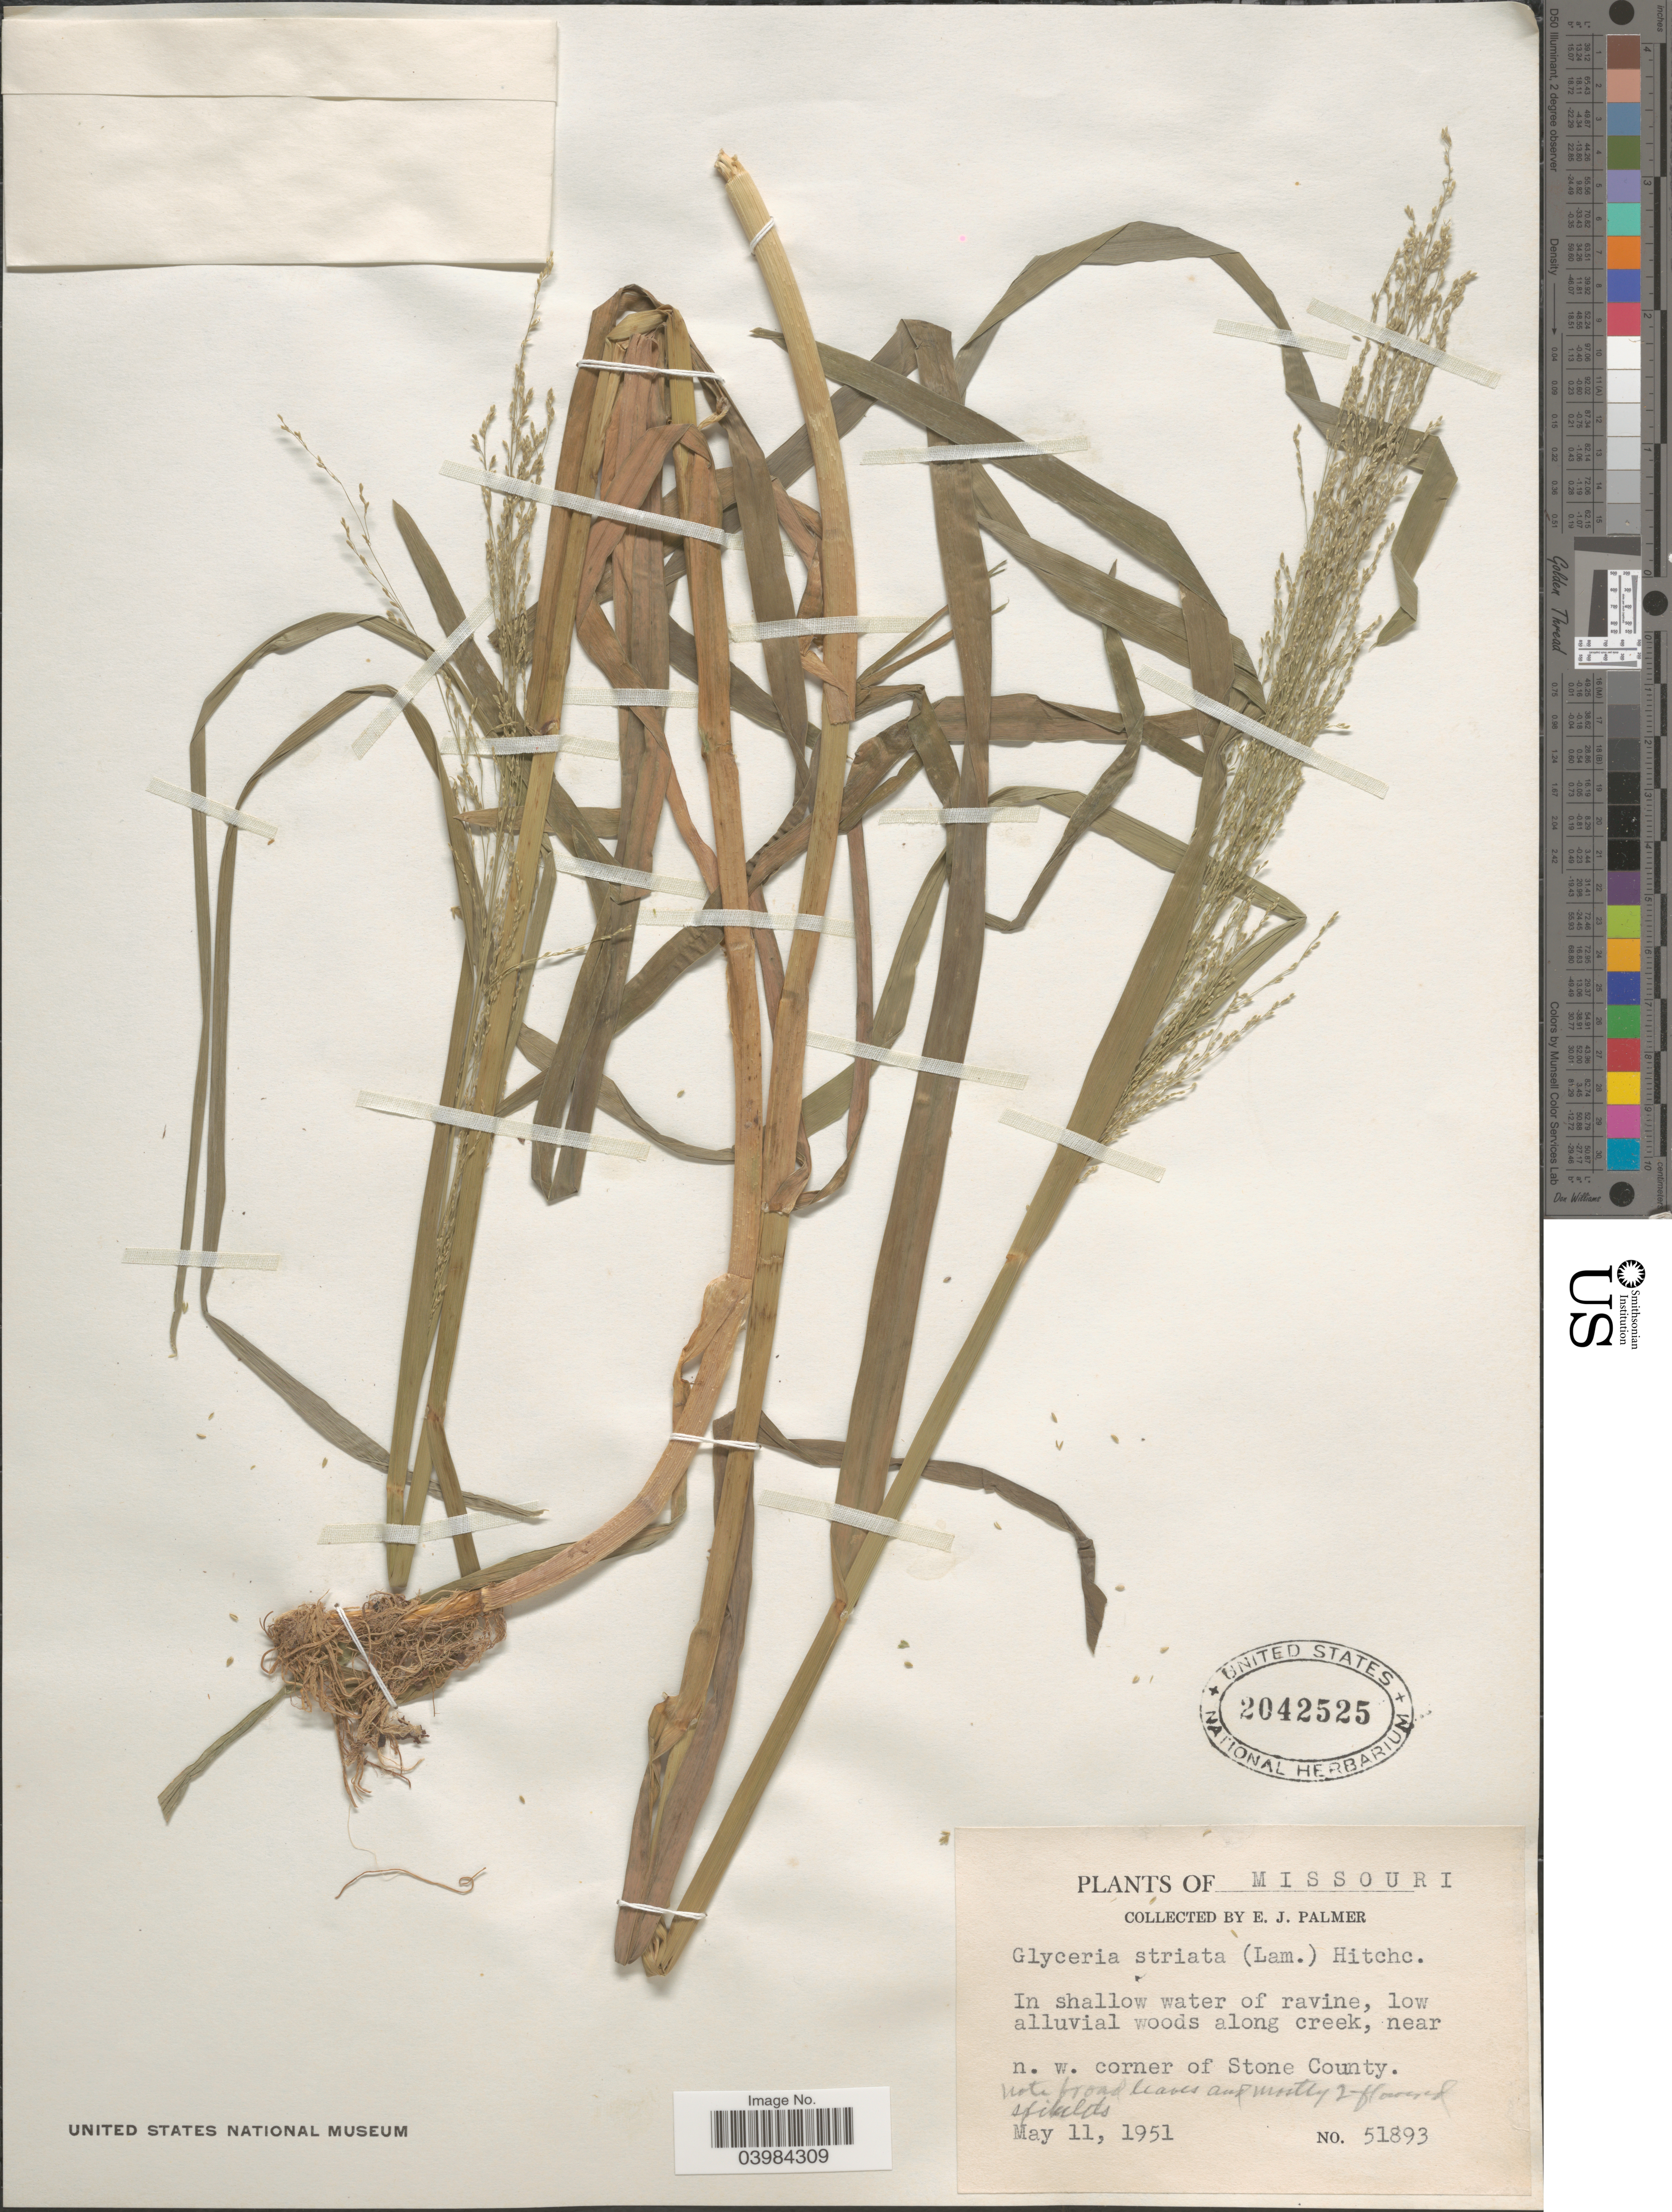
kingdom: Plantae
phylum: Tracheophyta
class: Liliopsida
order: Poales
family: Poaceae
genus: Glyceria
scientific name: Glyceria striata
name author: (Lam.) Hitchc.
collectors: E. J. Palmer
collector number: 51893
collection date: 1951-05-11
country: United States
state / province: Missouri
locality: Along creek, near n. w. corner of Stone County.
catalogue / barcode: US 2042525